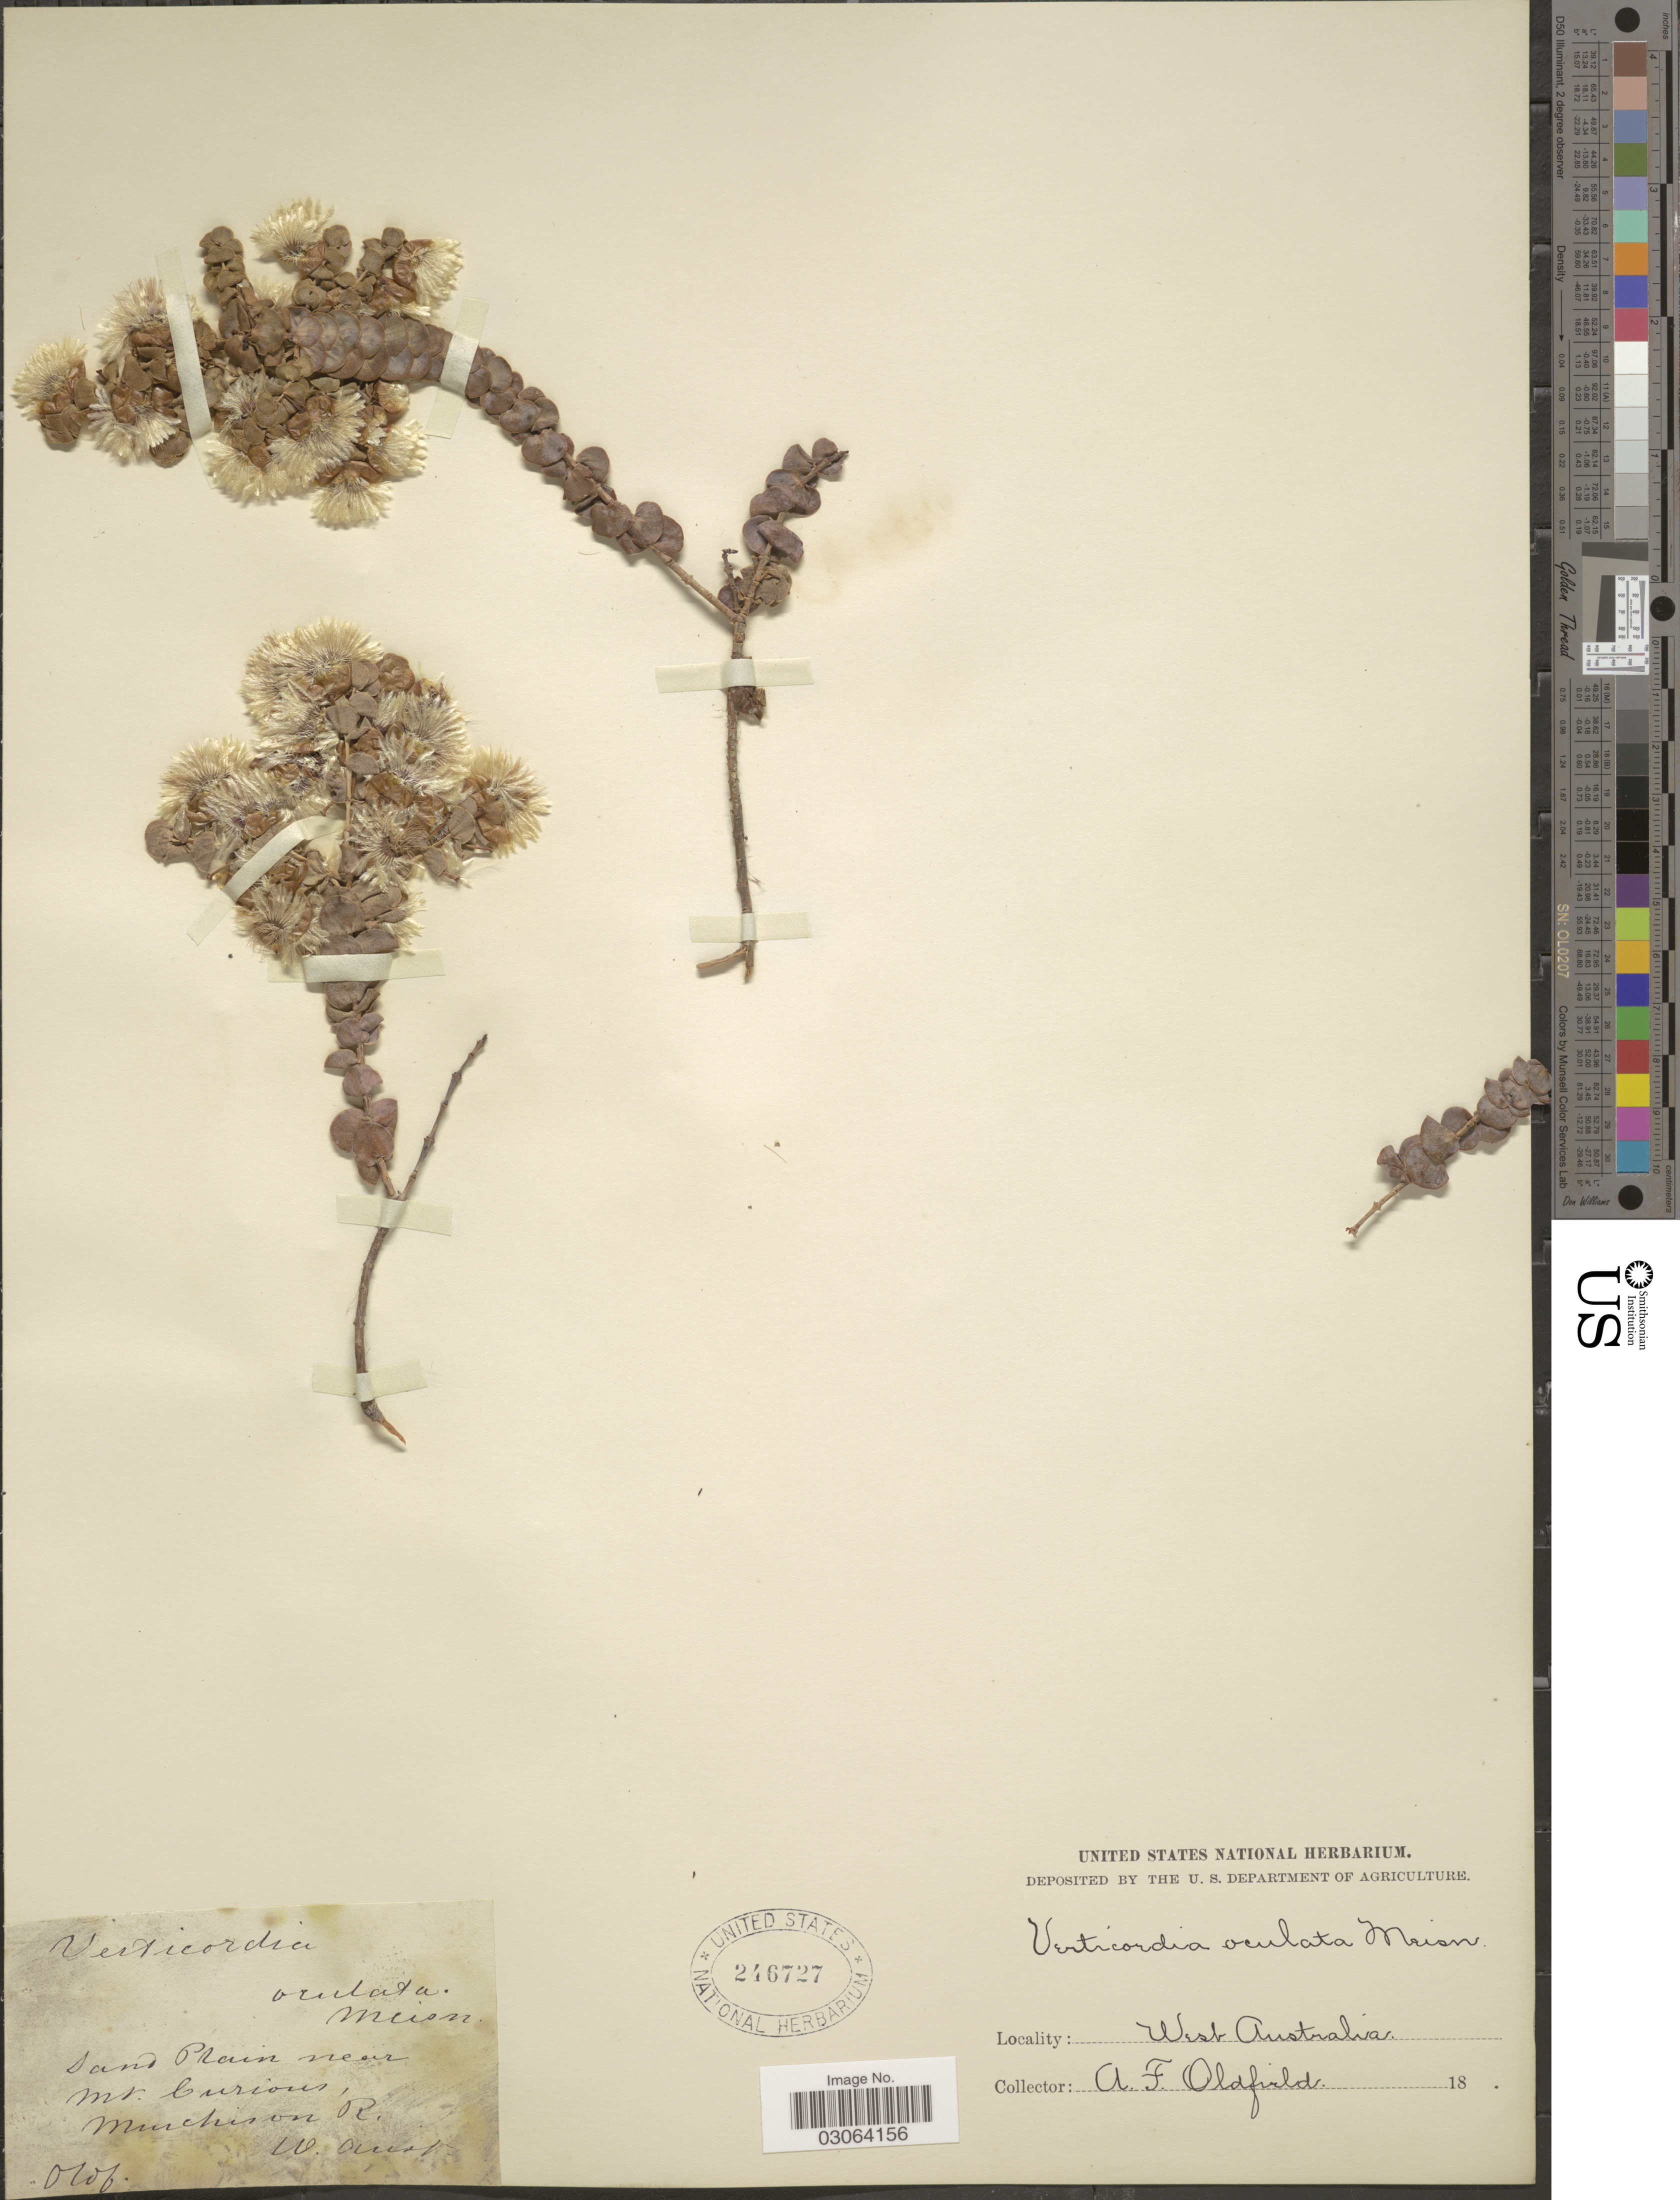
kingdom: Plantae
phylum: Tracheophyta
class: Magnoliopsida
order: Myrtales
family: Myrtaceae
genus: Verticordia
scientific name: Verticordia oculata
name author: Meisn.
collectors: A. Oldfield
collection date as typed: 18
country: Australia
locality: Sand Plain near Mt. Curious, Murchison R., West Australia.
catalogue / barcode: US 246727